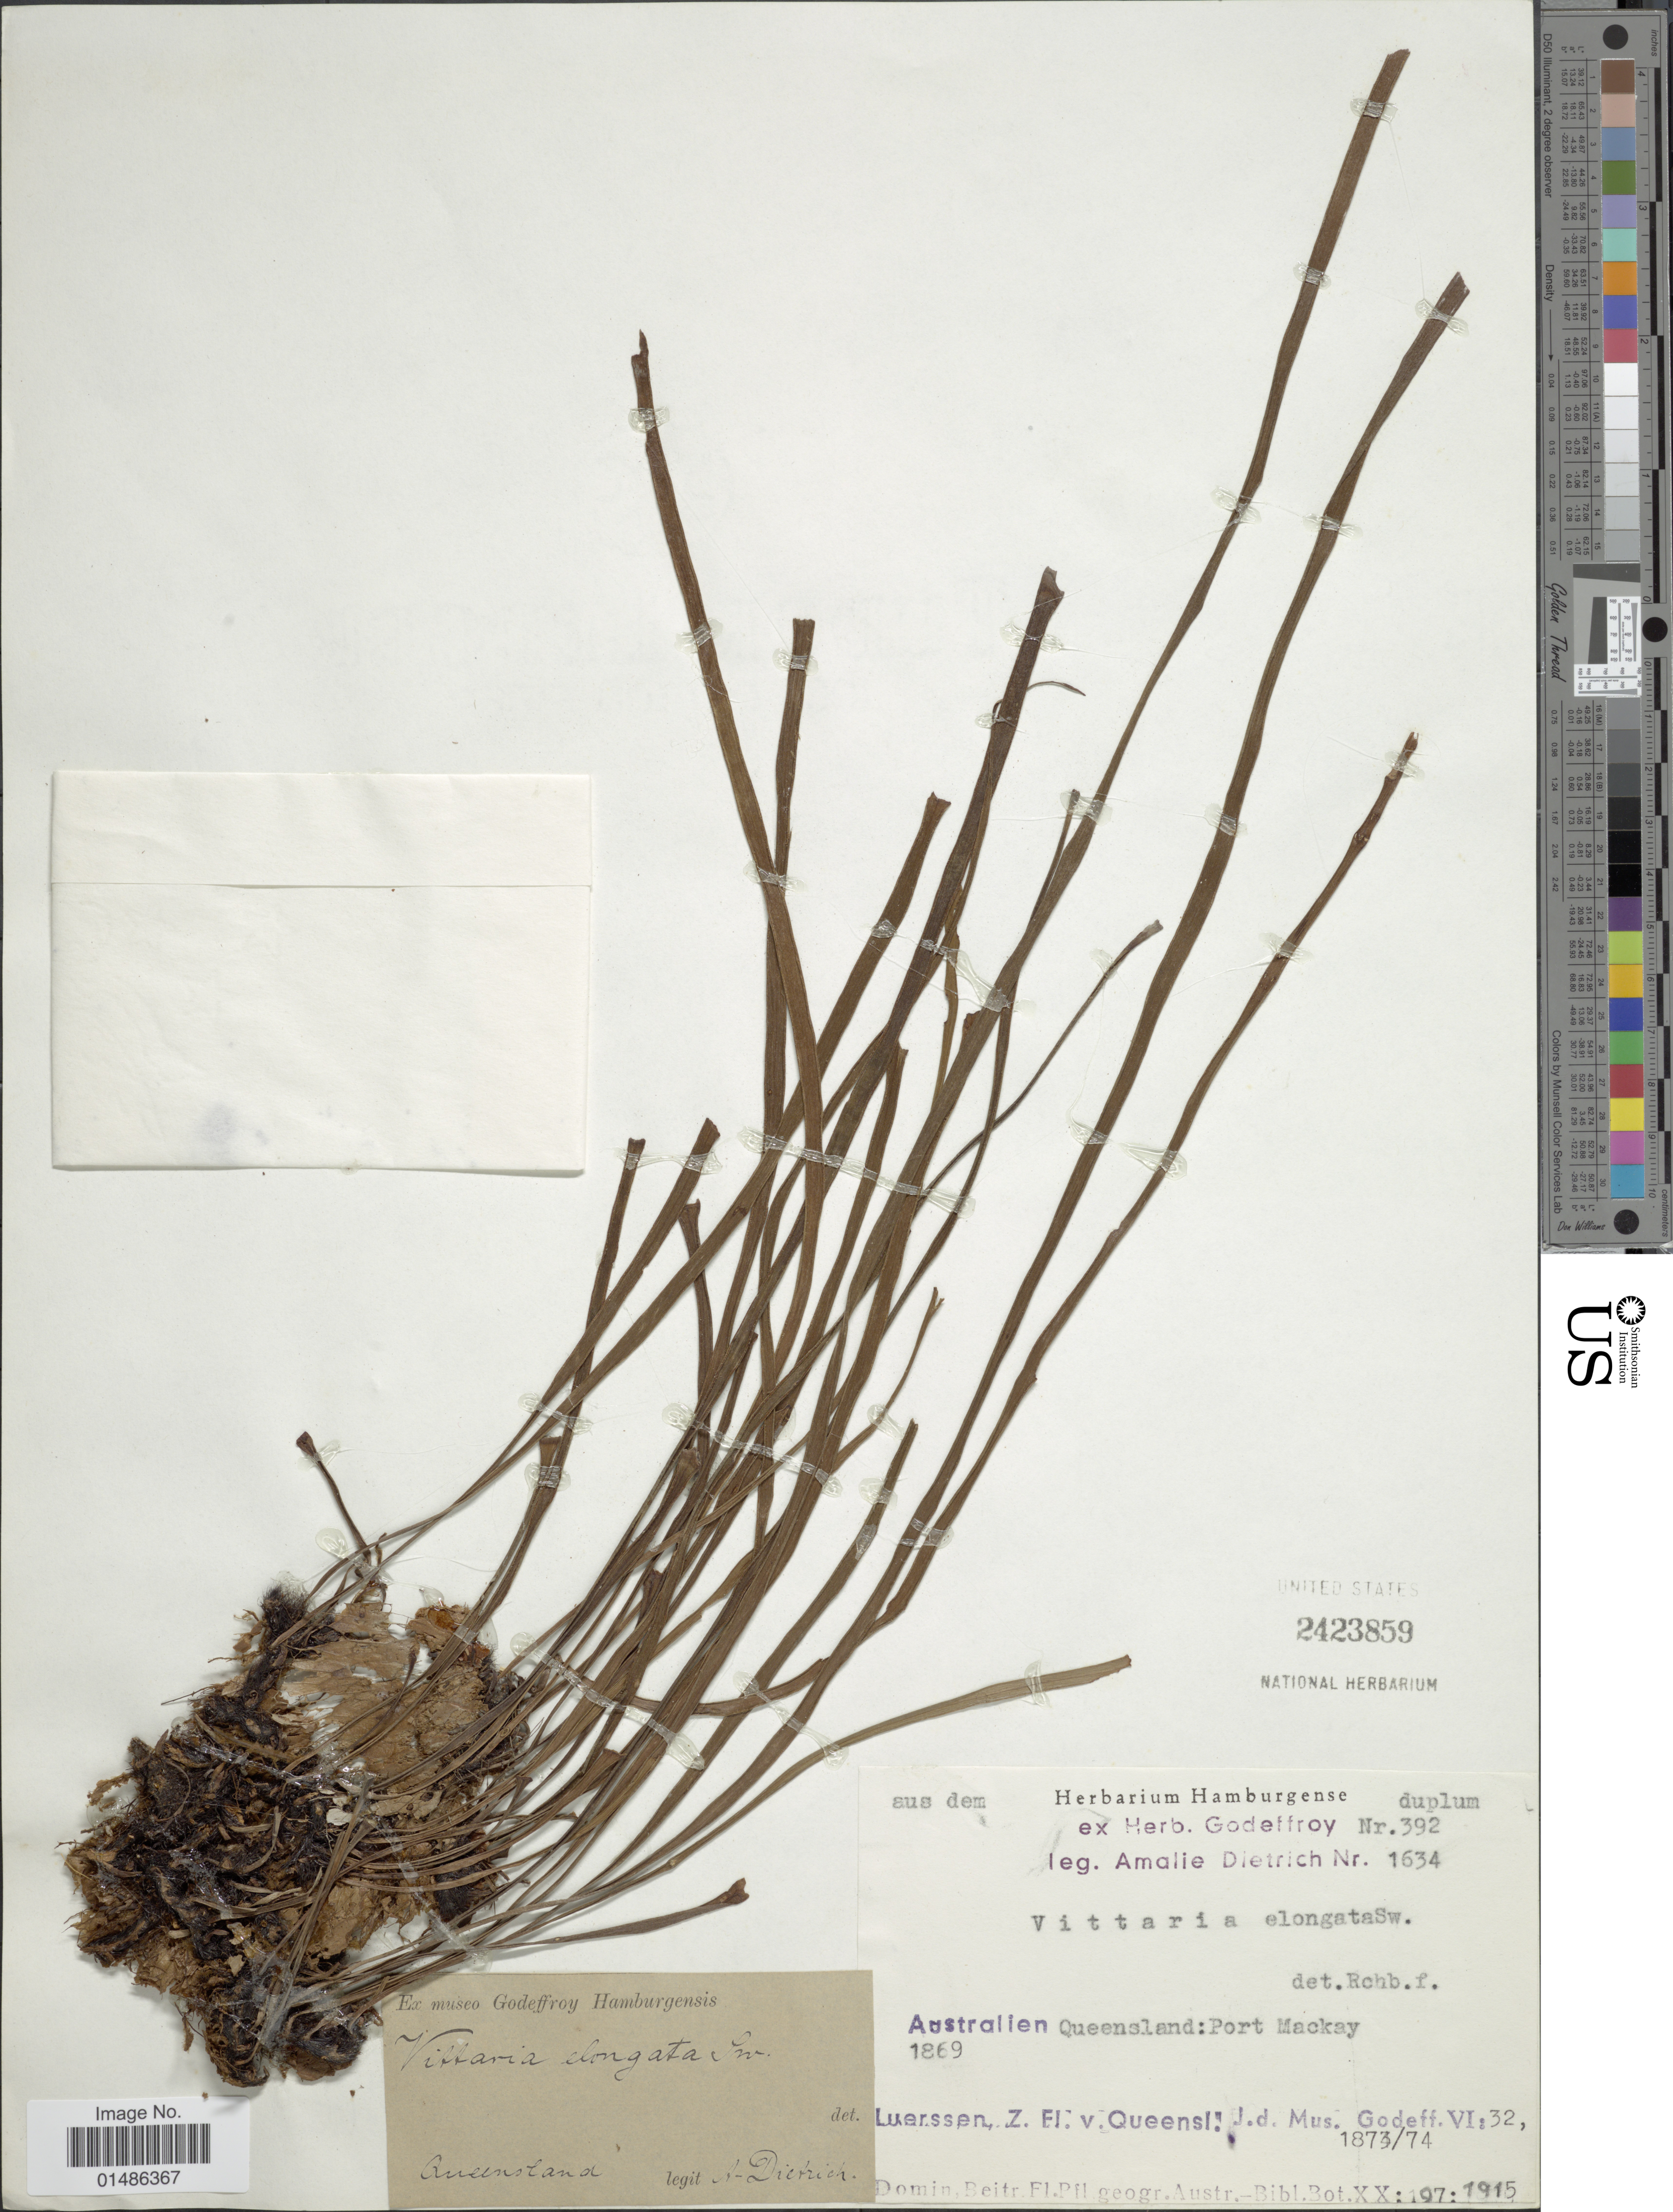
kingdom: Plantae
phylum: Tracheophyta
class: Polypodiopsida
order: Polypodiales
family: Pteridaceae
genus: Haplopteris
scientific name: Haplopteris elongata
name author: (Sw.) Crane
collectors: A. Dietrich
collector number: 1634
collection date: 1869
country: Australia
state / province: Queensland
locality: Port Mackay.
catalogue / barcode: US 2423859